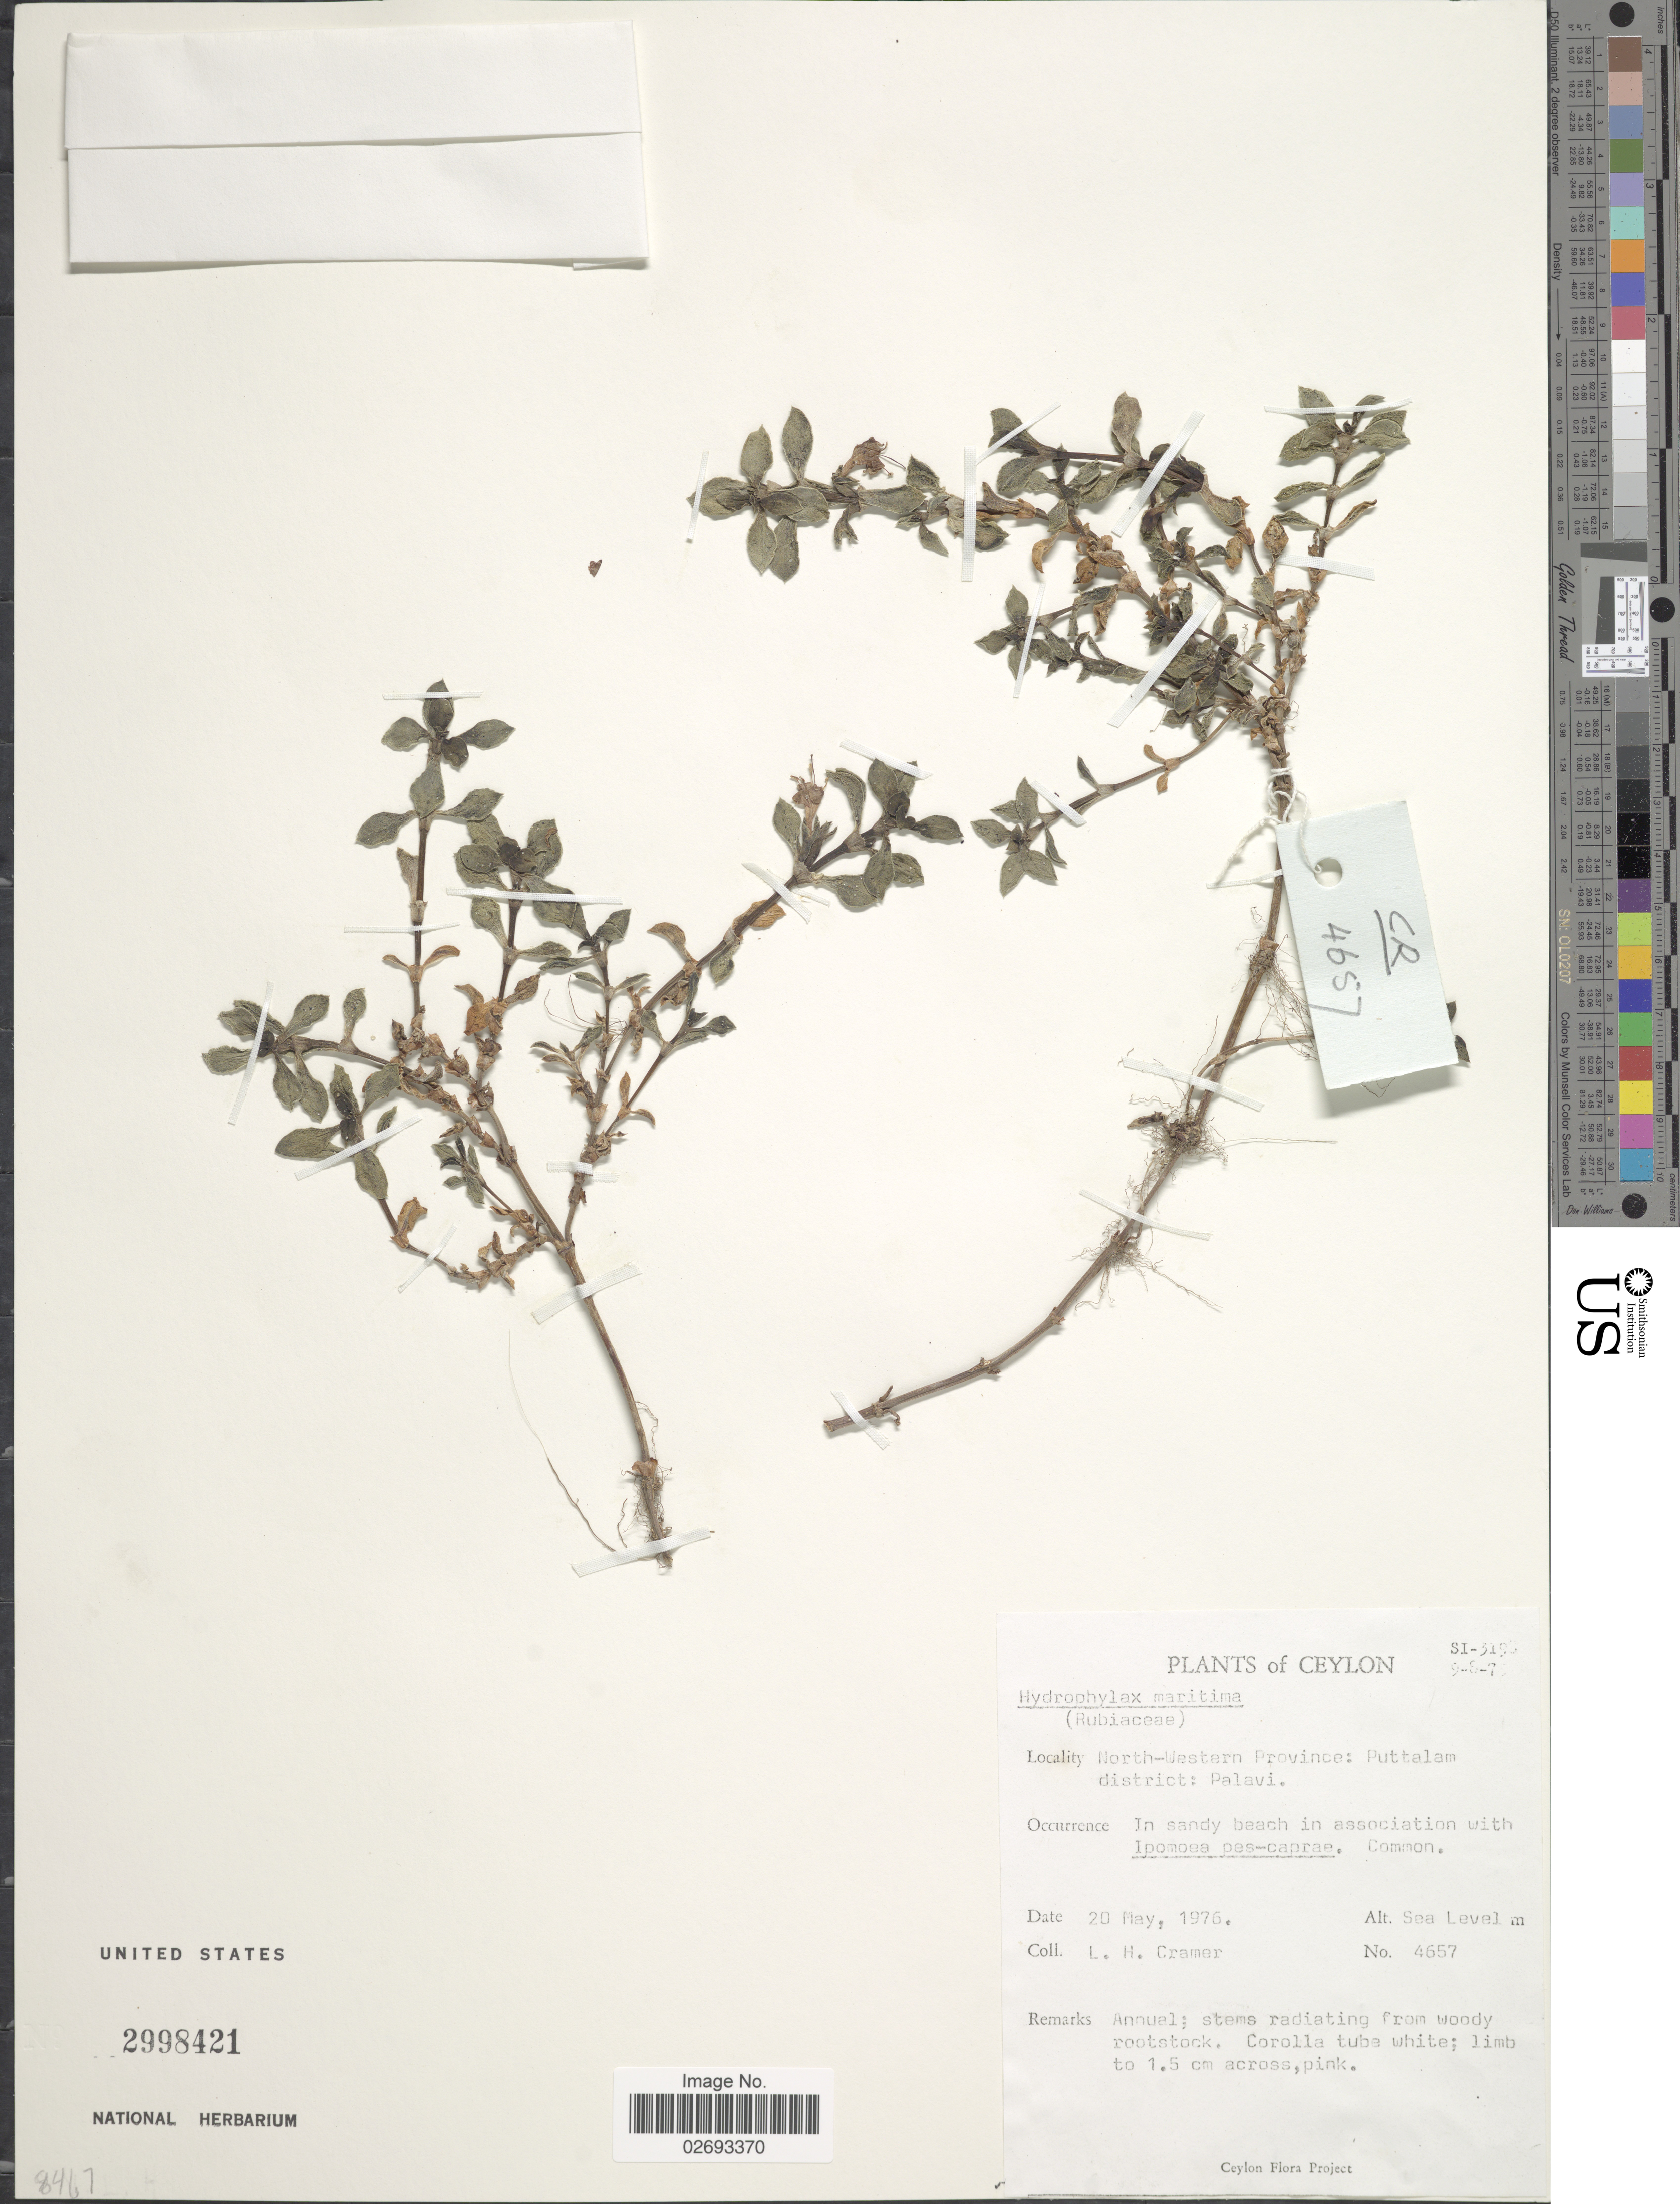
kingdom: Plantae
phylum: Tracheophyta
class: Magnoliopsida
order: Gentianales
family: Rubiaceae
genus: Hydrophylax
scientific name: Hydrophylax maritima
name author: L. f.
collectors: L. H. Cramer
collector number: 4657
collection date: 1976-05-20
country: Sri Lanka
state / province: North Western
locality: Ceylon, Puttalam district: Palavi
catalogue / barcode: US 2998421